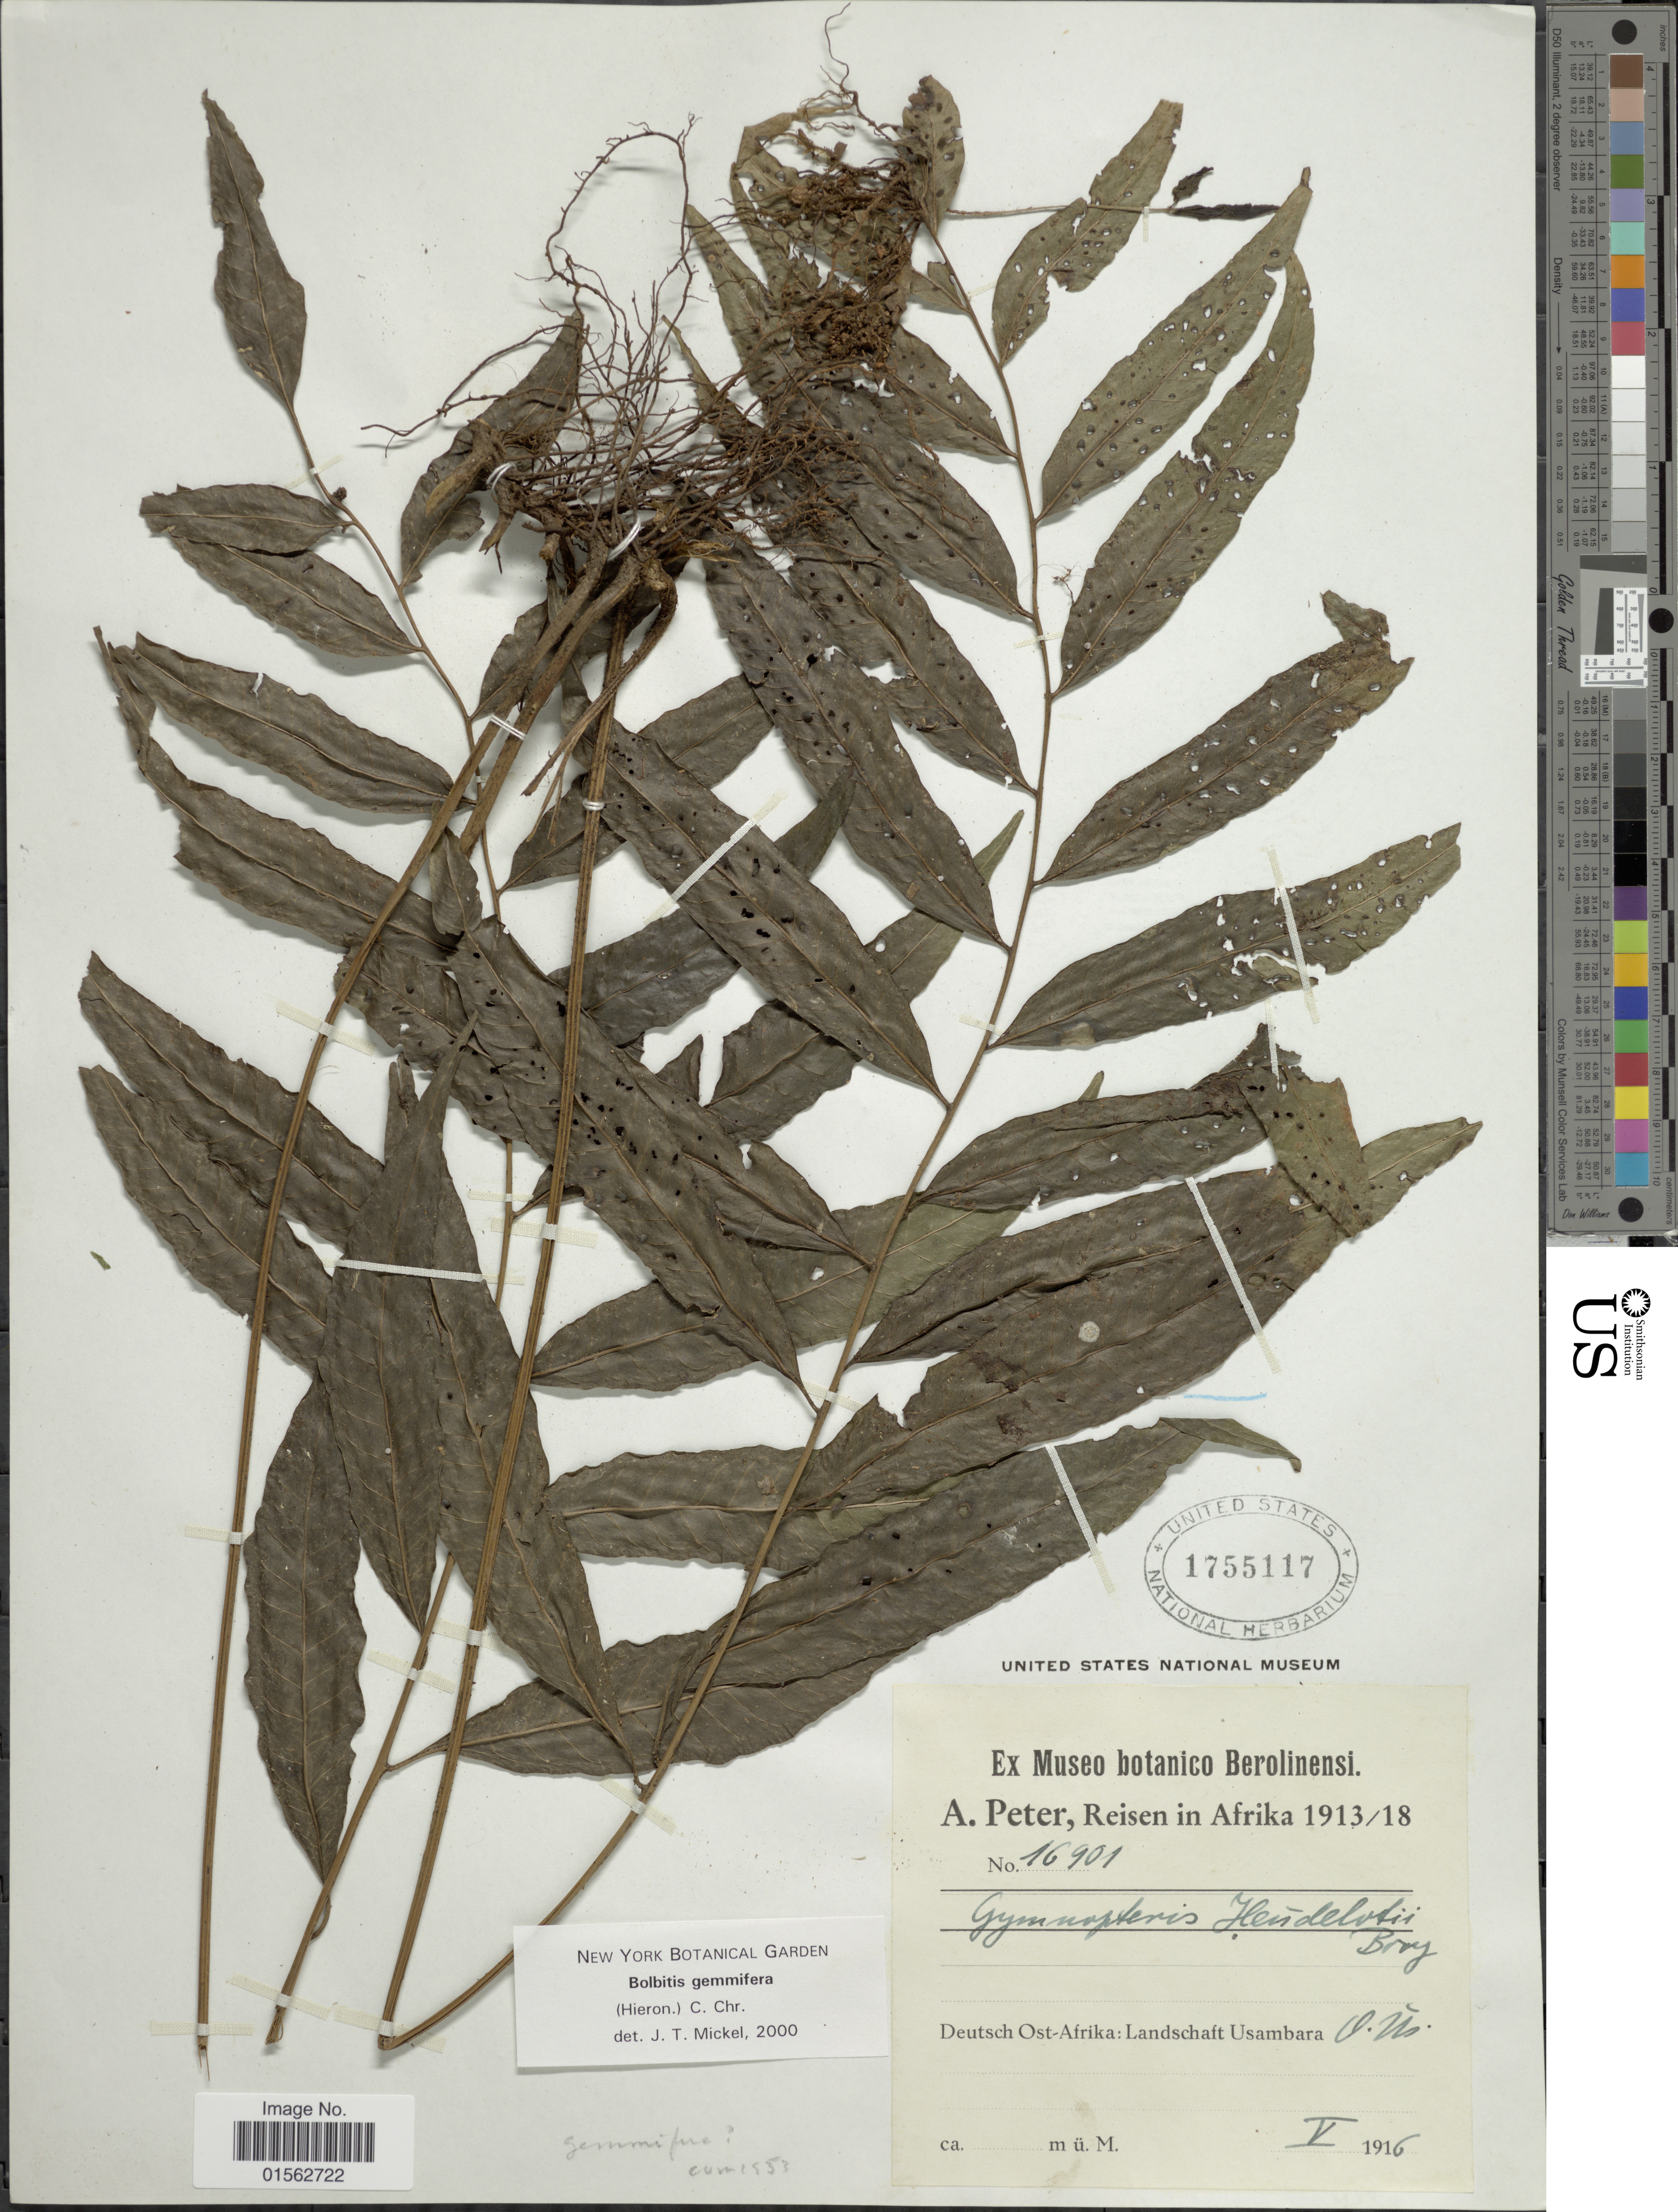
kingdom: Plantae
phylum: Tracheophyta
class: Polypodiopsida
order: Polypodiales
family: Dryopteridaceae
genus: Bolbitis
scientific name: Bolbitis gemmifera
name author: (Lam.) Alston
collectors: A. Peter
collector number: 16901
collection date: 1916-05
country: Tanzania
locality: Deutsch Ost-Afrika: Landschaft Usambara O. Us.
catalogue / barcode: US 1755117